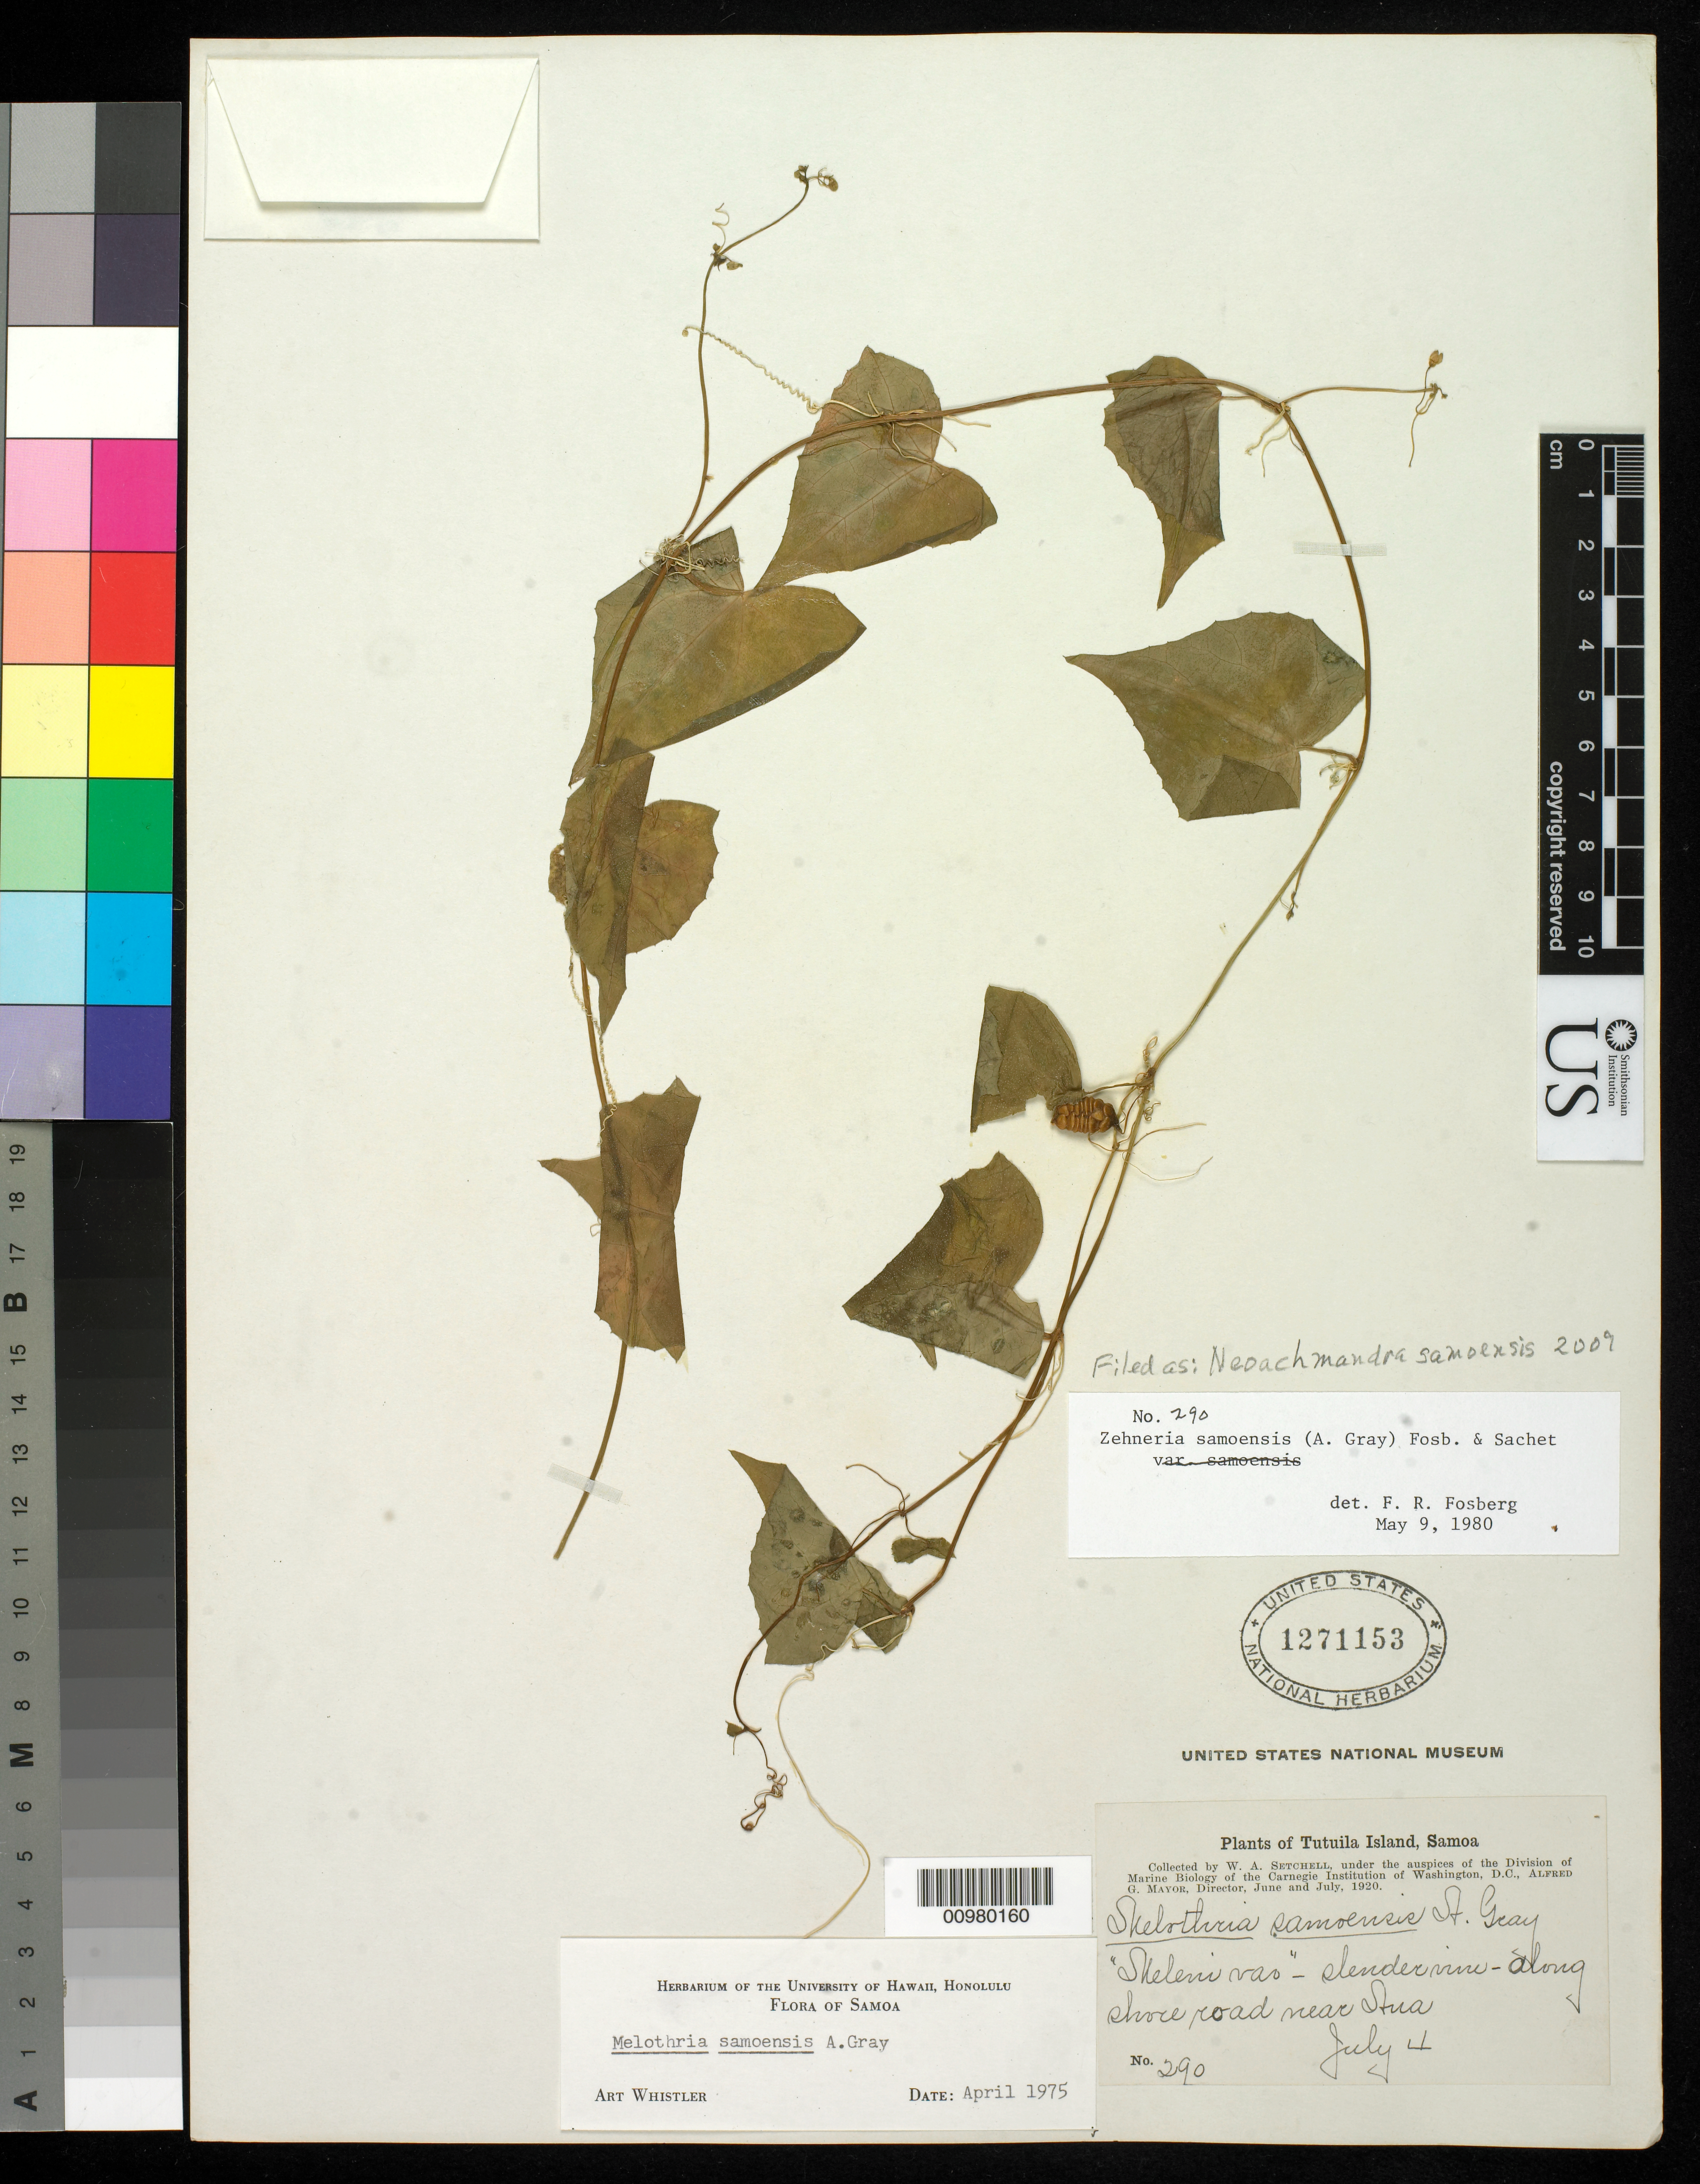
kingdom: Plantae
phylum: Tracheophyta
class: Magnoliopsida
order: Cucurbitales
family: Cucurbitaceae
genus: Neoachmandra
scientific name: Neoachmandra samoensis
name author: (A. Gray) W.J. de Wilde & Duyfjes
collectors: W. Setchell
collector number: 290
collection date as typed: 04 Jul 1940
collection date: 1940-07-04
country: American Samoa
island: Tutua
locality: along shore road near Aua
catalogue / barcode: US 1271153